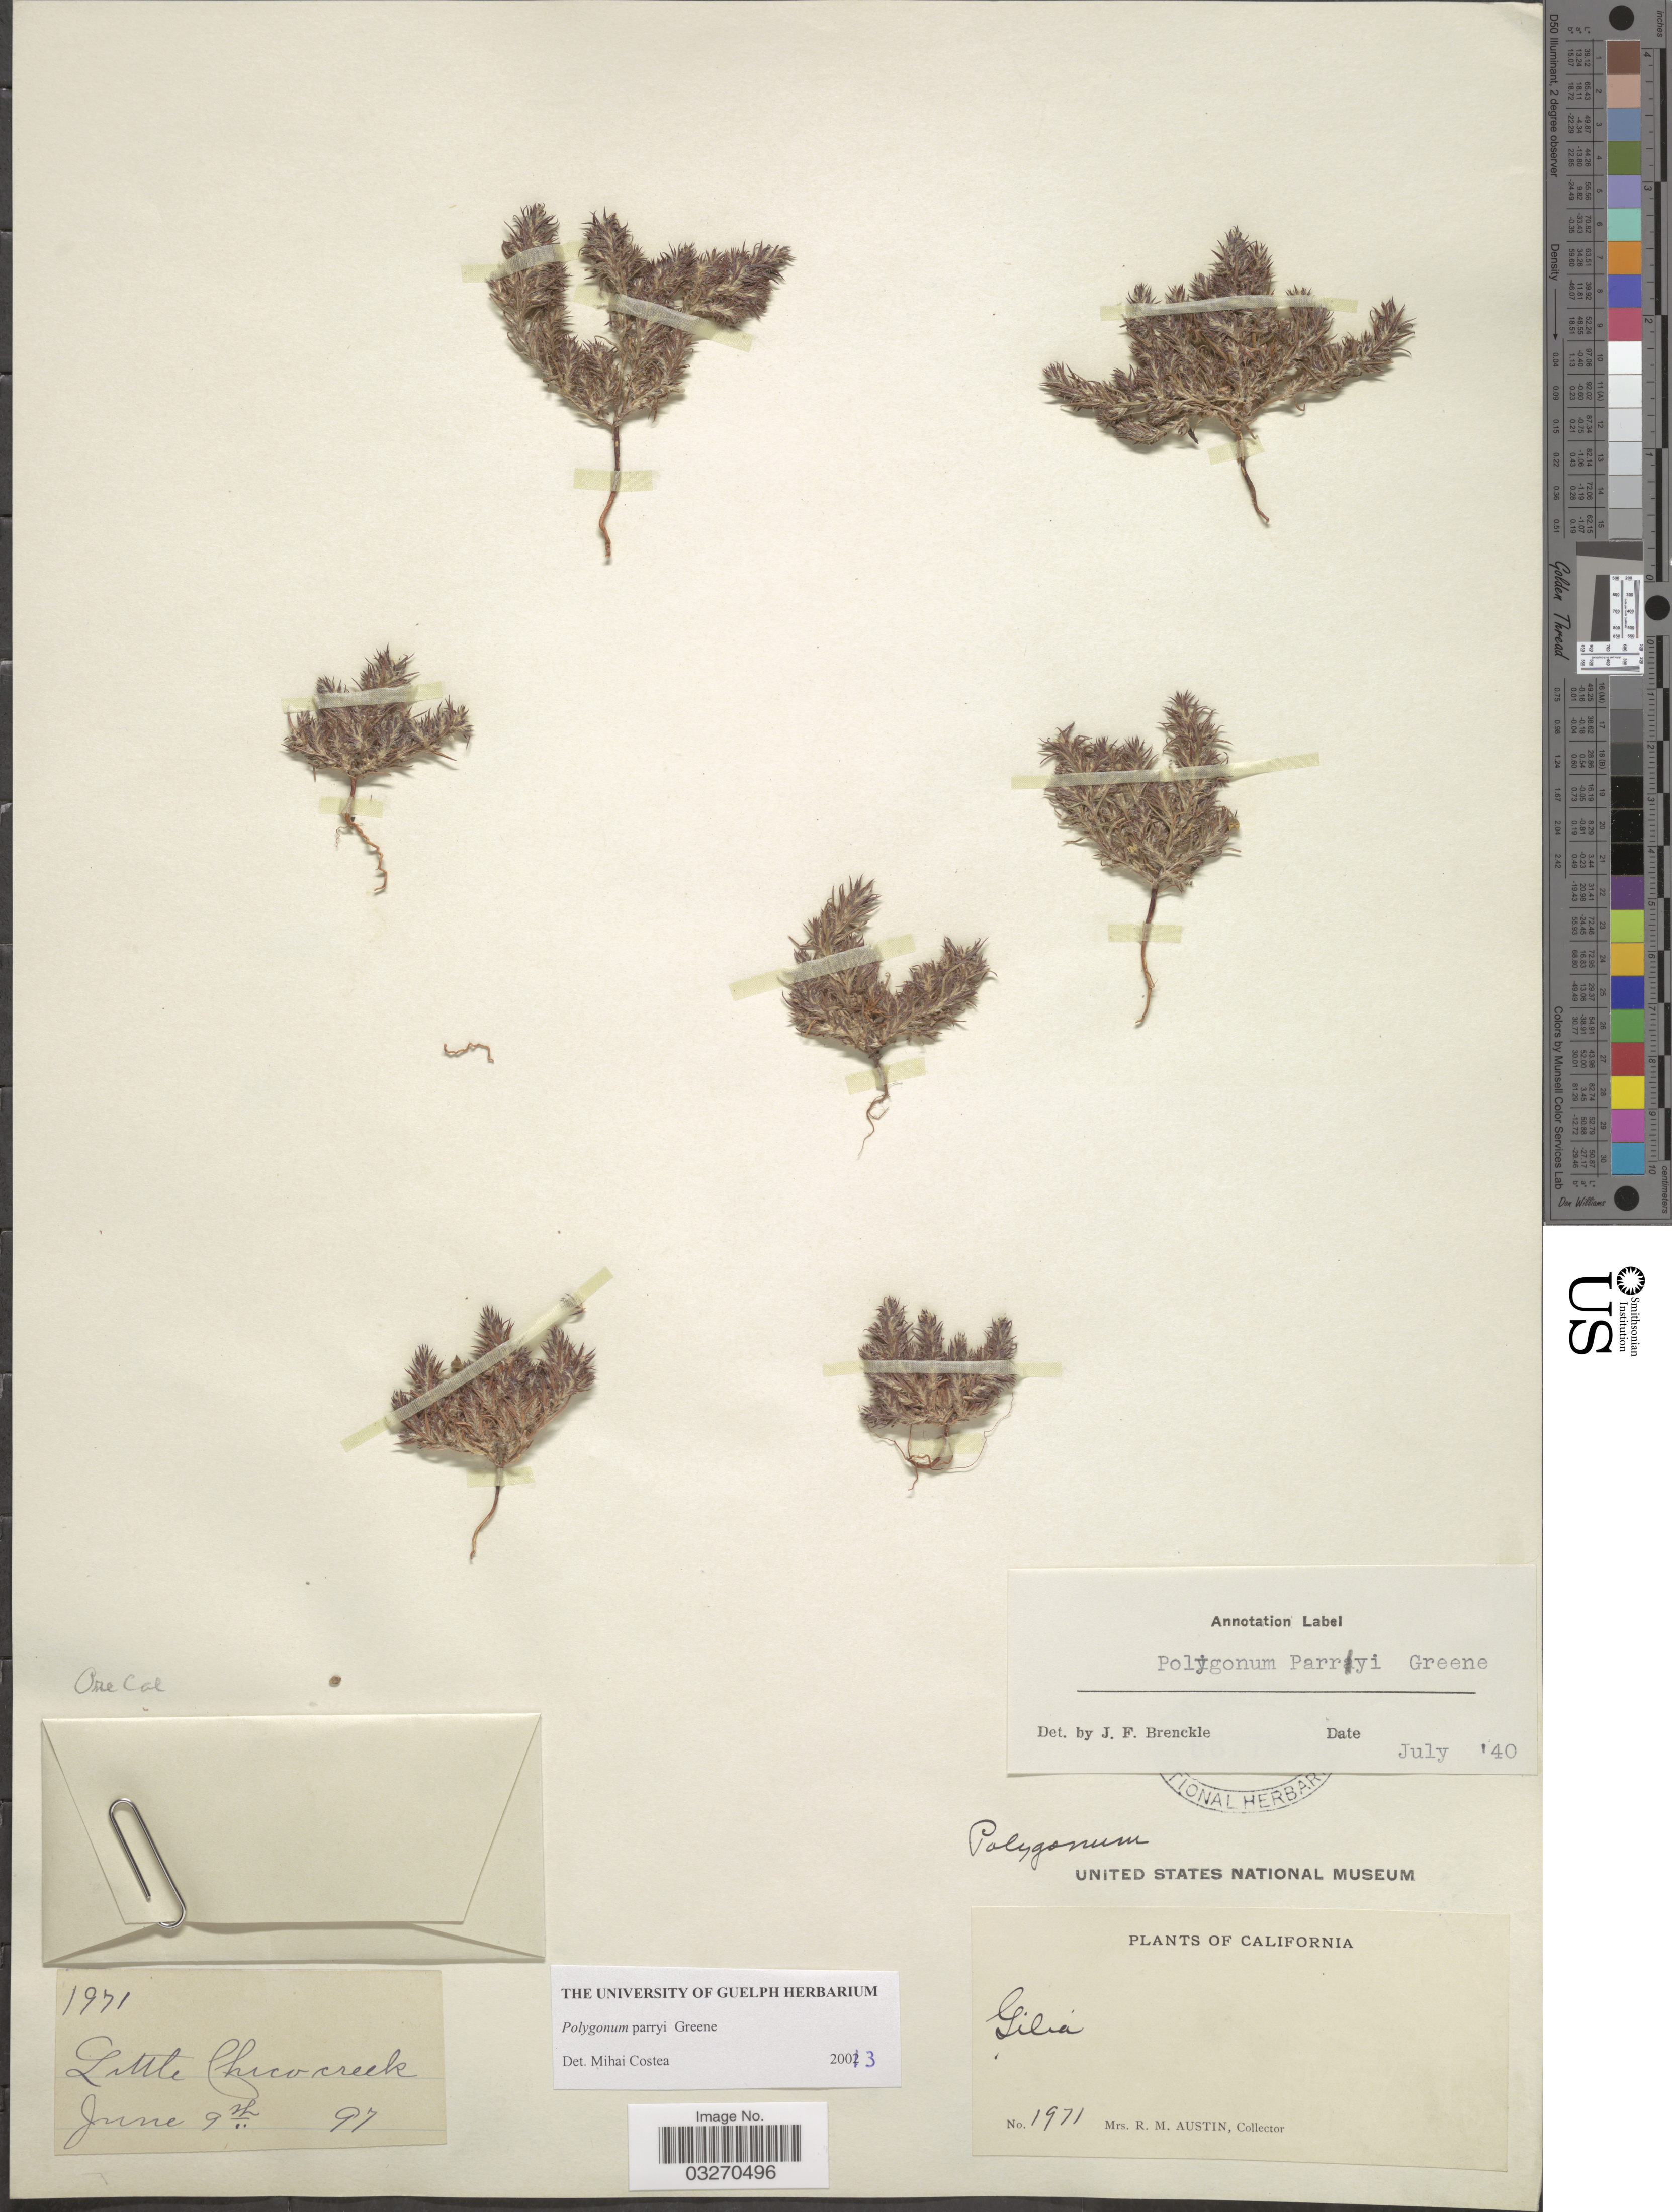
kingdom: Plantae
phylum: Tracheophyta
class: Magnoliopsida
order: Caryophyllales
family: Polygonaceae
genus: Polygonum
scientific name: Polygonum parryi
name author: Greene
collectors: R. Austin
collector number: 1971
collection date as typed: Transcribed d/m/y: 9/6/97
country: United States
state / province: California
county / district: Butte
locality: Little Chico creek.